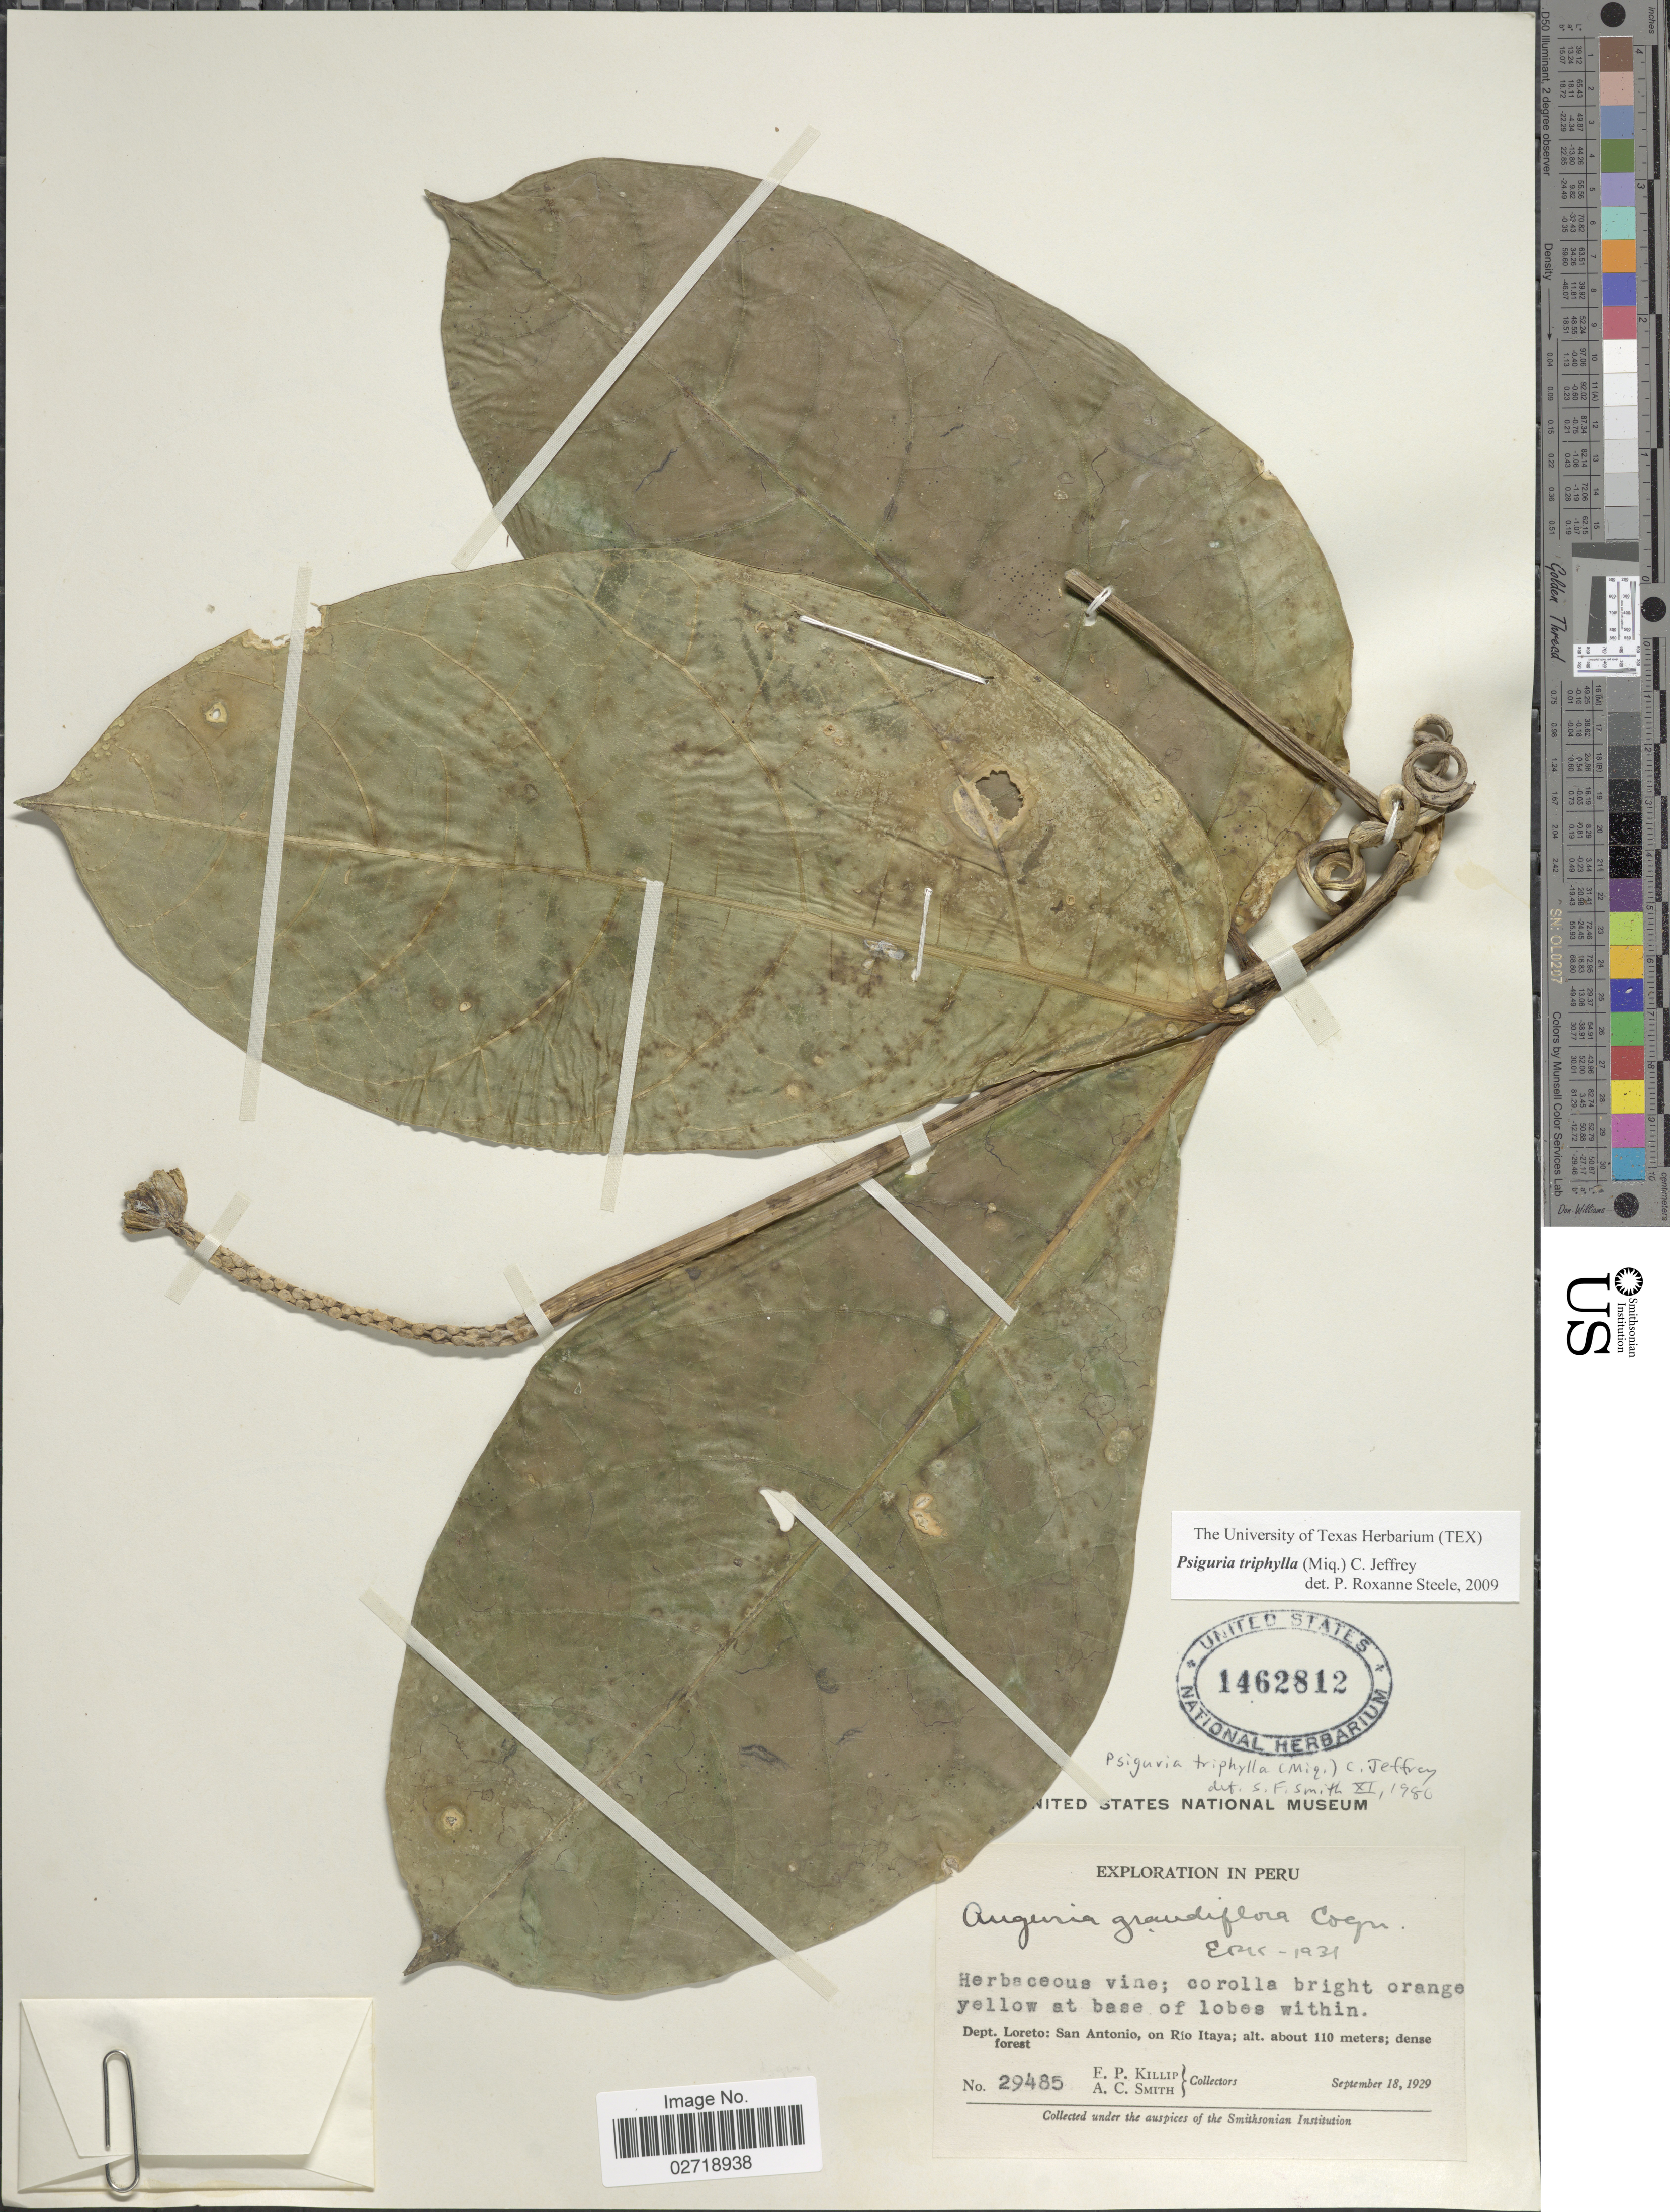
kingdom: Plantae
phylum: Tracheophyta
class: Magnoliopsida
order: Cucurbitales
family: Cucurbitaceae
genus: Psiguria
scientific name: Psiguria triphylla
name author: (Miq.) C. Jeffrey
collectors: E. P. Killip & A. C. Smith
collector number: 29485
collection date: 1929-09-18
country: Peru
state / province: Loreto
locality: San Antonio, on Rio Itaya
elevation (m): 110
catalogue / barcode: US 1462812